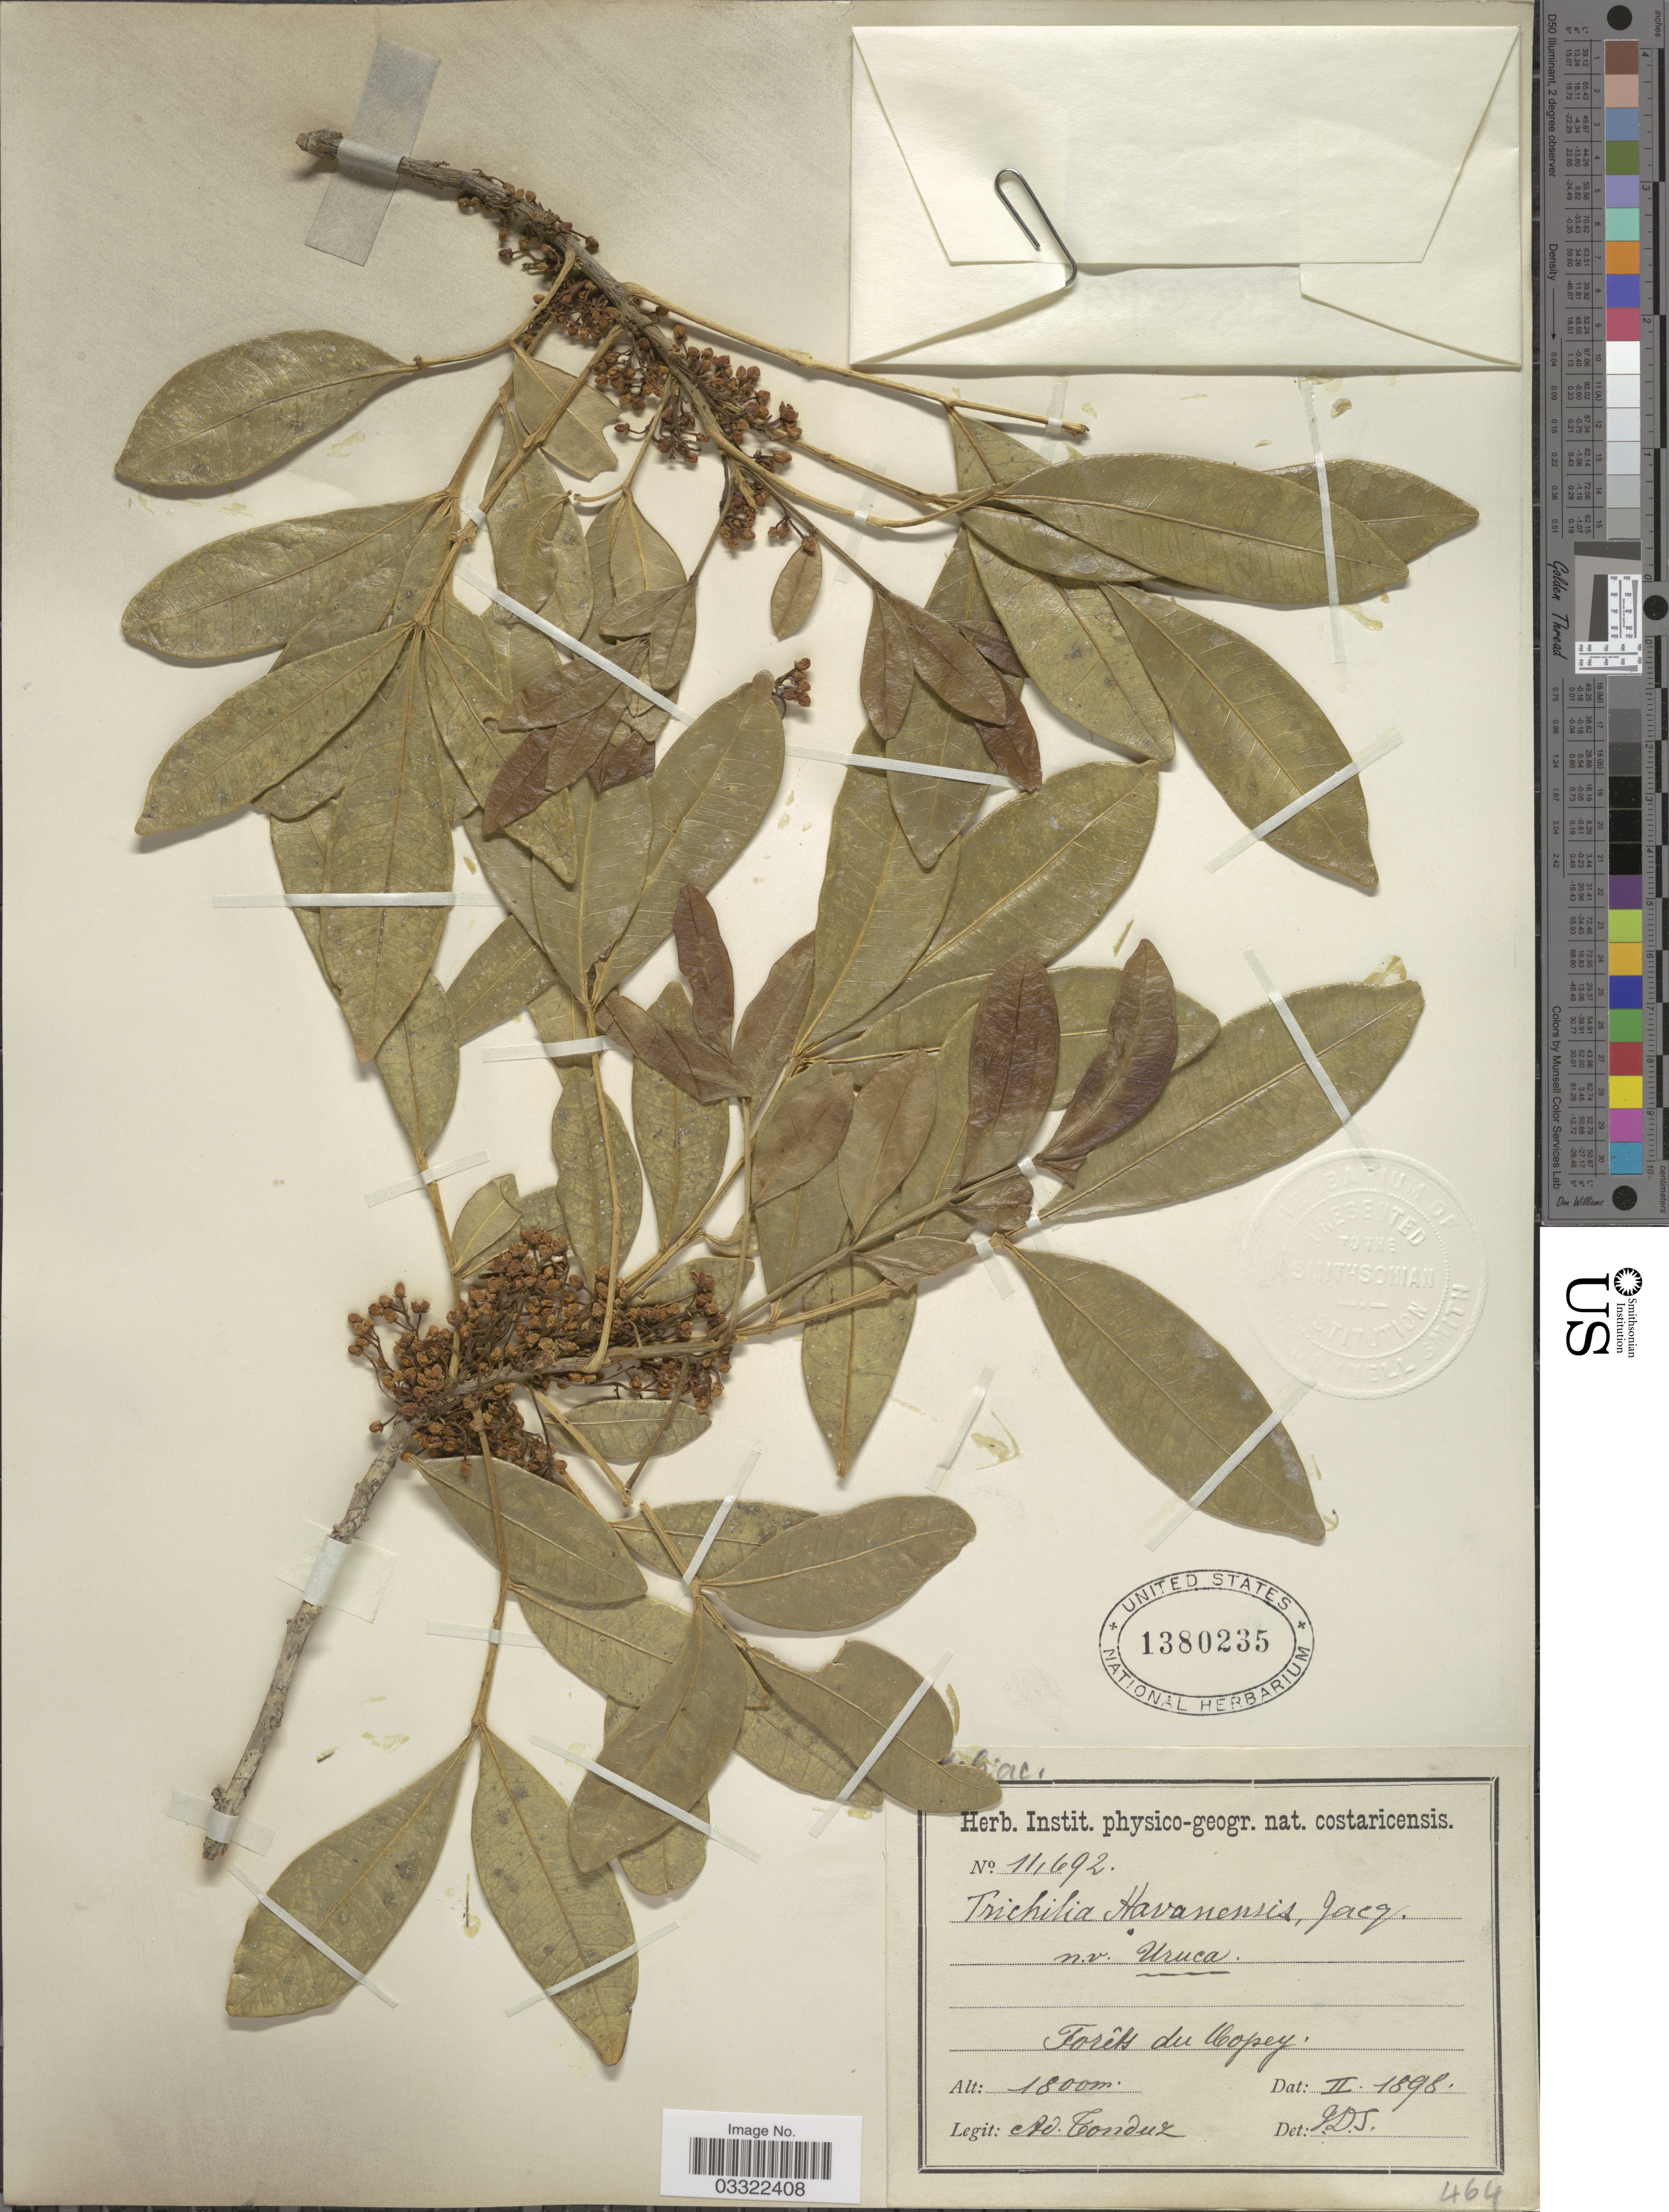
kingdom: Plantae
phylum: Tracheophyta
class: Magnoliopsida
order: Sapindales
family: Meliaceae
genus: Trichilia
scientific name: Trichilia havanensis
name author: Jacq.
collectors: A. Tonduz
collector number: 11692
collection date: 1898-02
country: Costa Rica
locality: Forêts du Copey.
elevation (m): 1800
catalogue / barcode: US 1380235